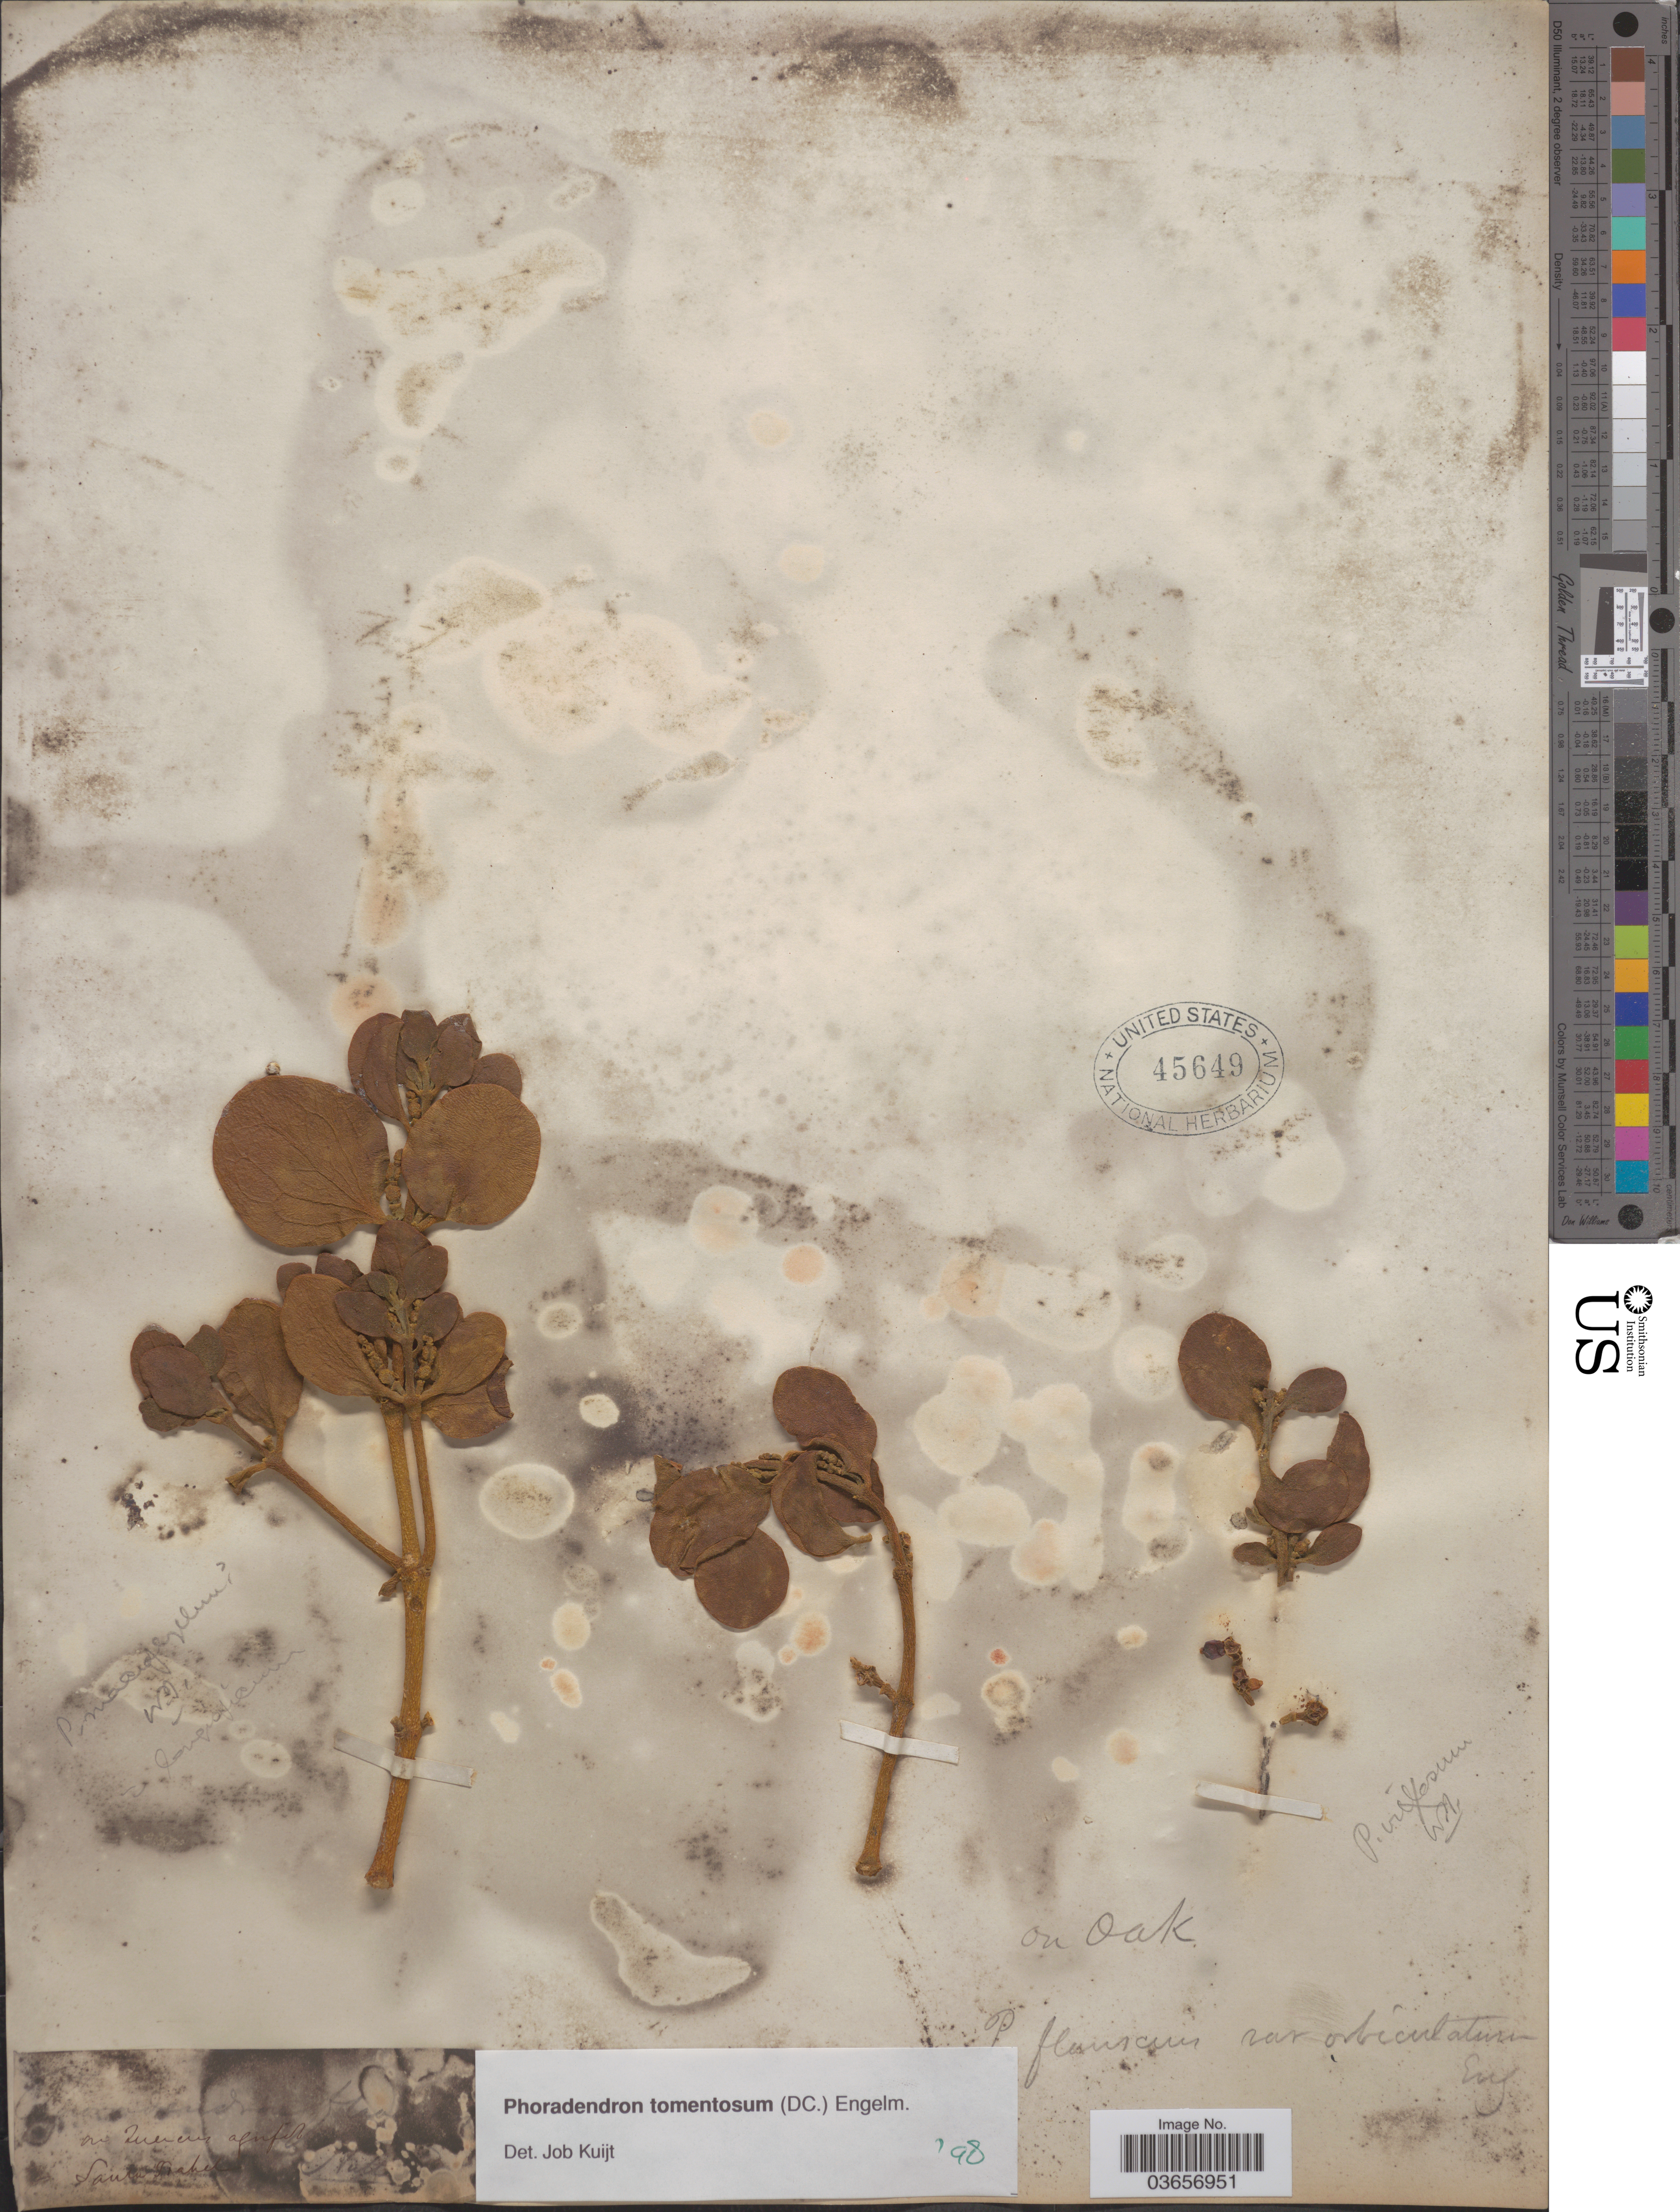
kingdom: Plantae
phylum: Tracheophyta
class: Magnoliopsida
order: Santalales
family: Viscaceae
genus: Phoradendron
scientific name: Phoradendron tomentosum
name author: DC.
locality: Santa Franchel. [interpreted]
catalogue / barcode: US 45649